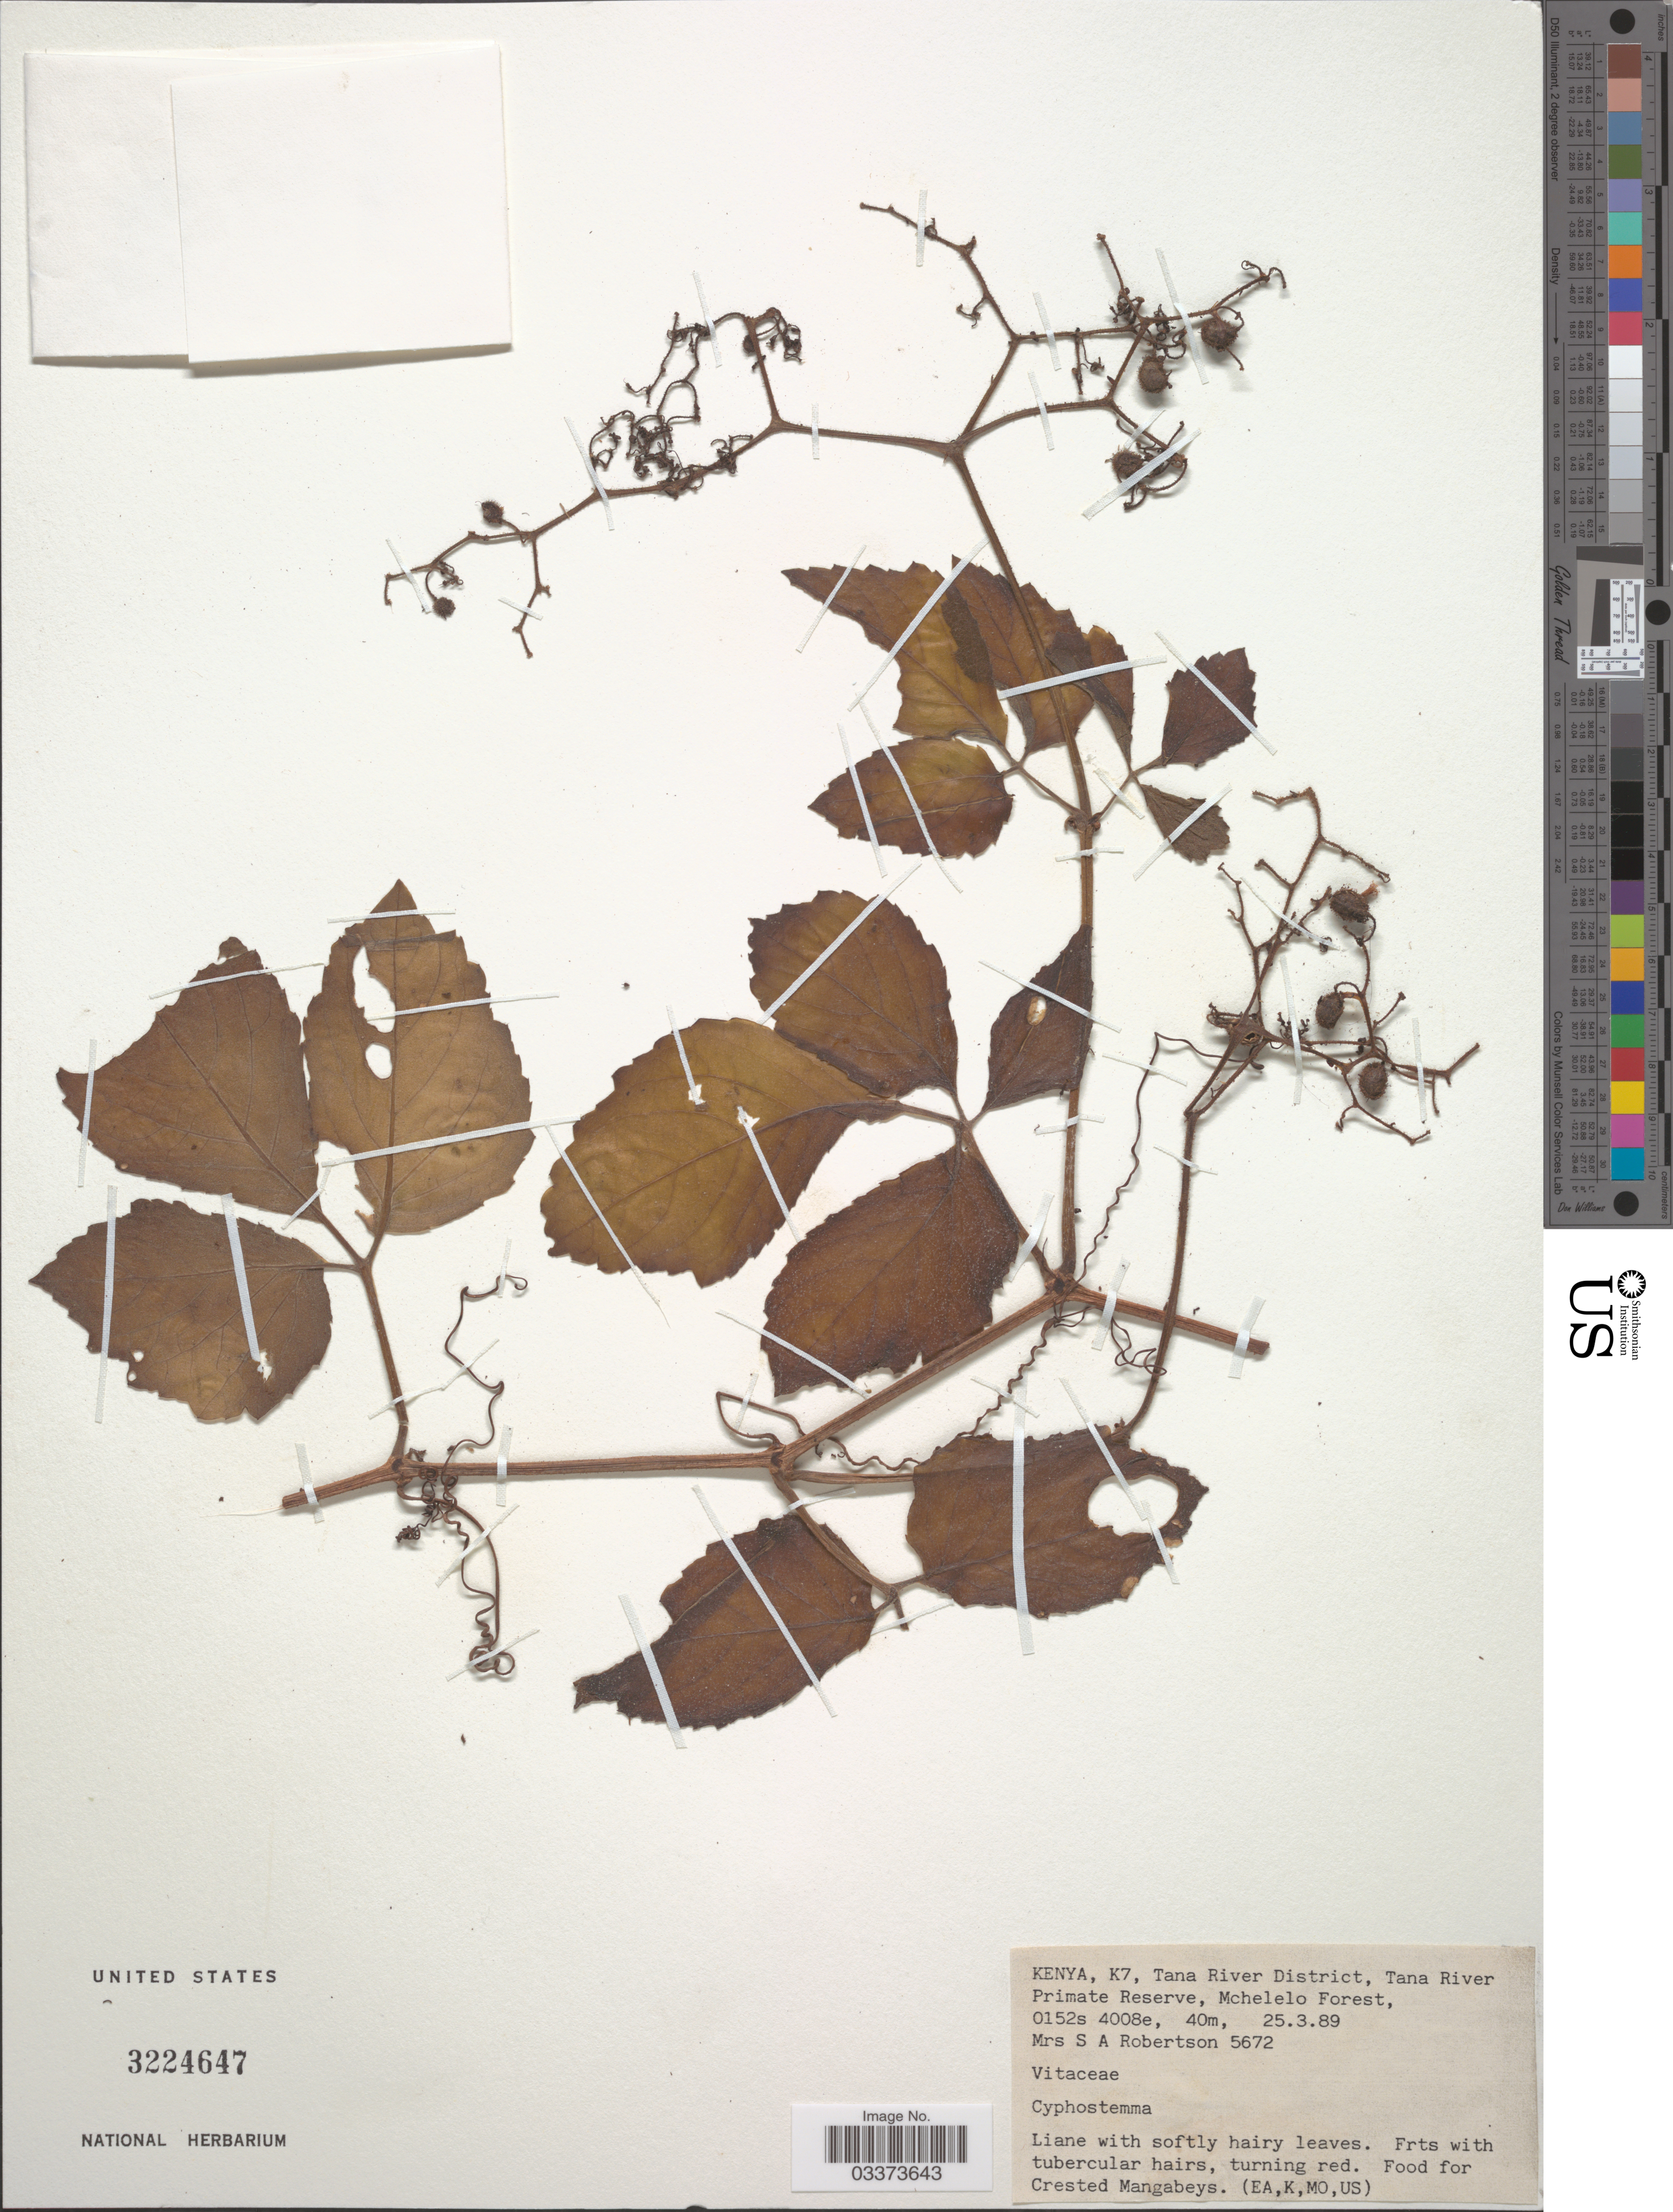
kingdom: Plantae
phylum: Tracheophyta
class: Magnoliopsida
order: Vitales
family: Vitaceae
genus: Cyphostemma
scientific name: Cyphostemma sp.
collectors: S. Robertson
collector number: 5672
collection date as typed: Transcribed d/m/y: 25/3/89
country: Kenya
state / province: Tana River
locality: K7, Tana River District, Tana River Primate Reserve, Mchelelo Forest.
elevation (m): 40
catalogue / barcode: US 324647